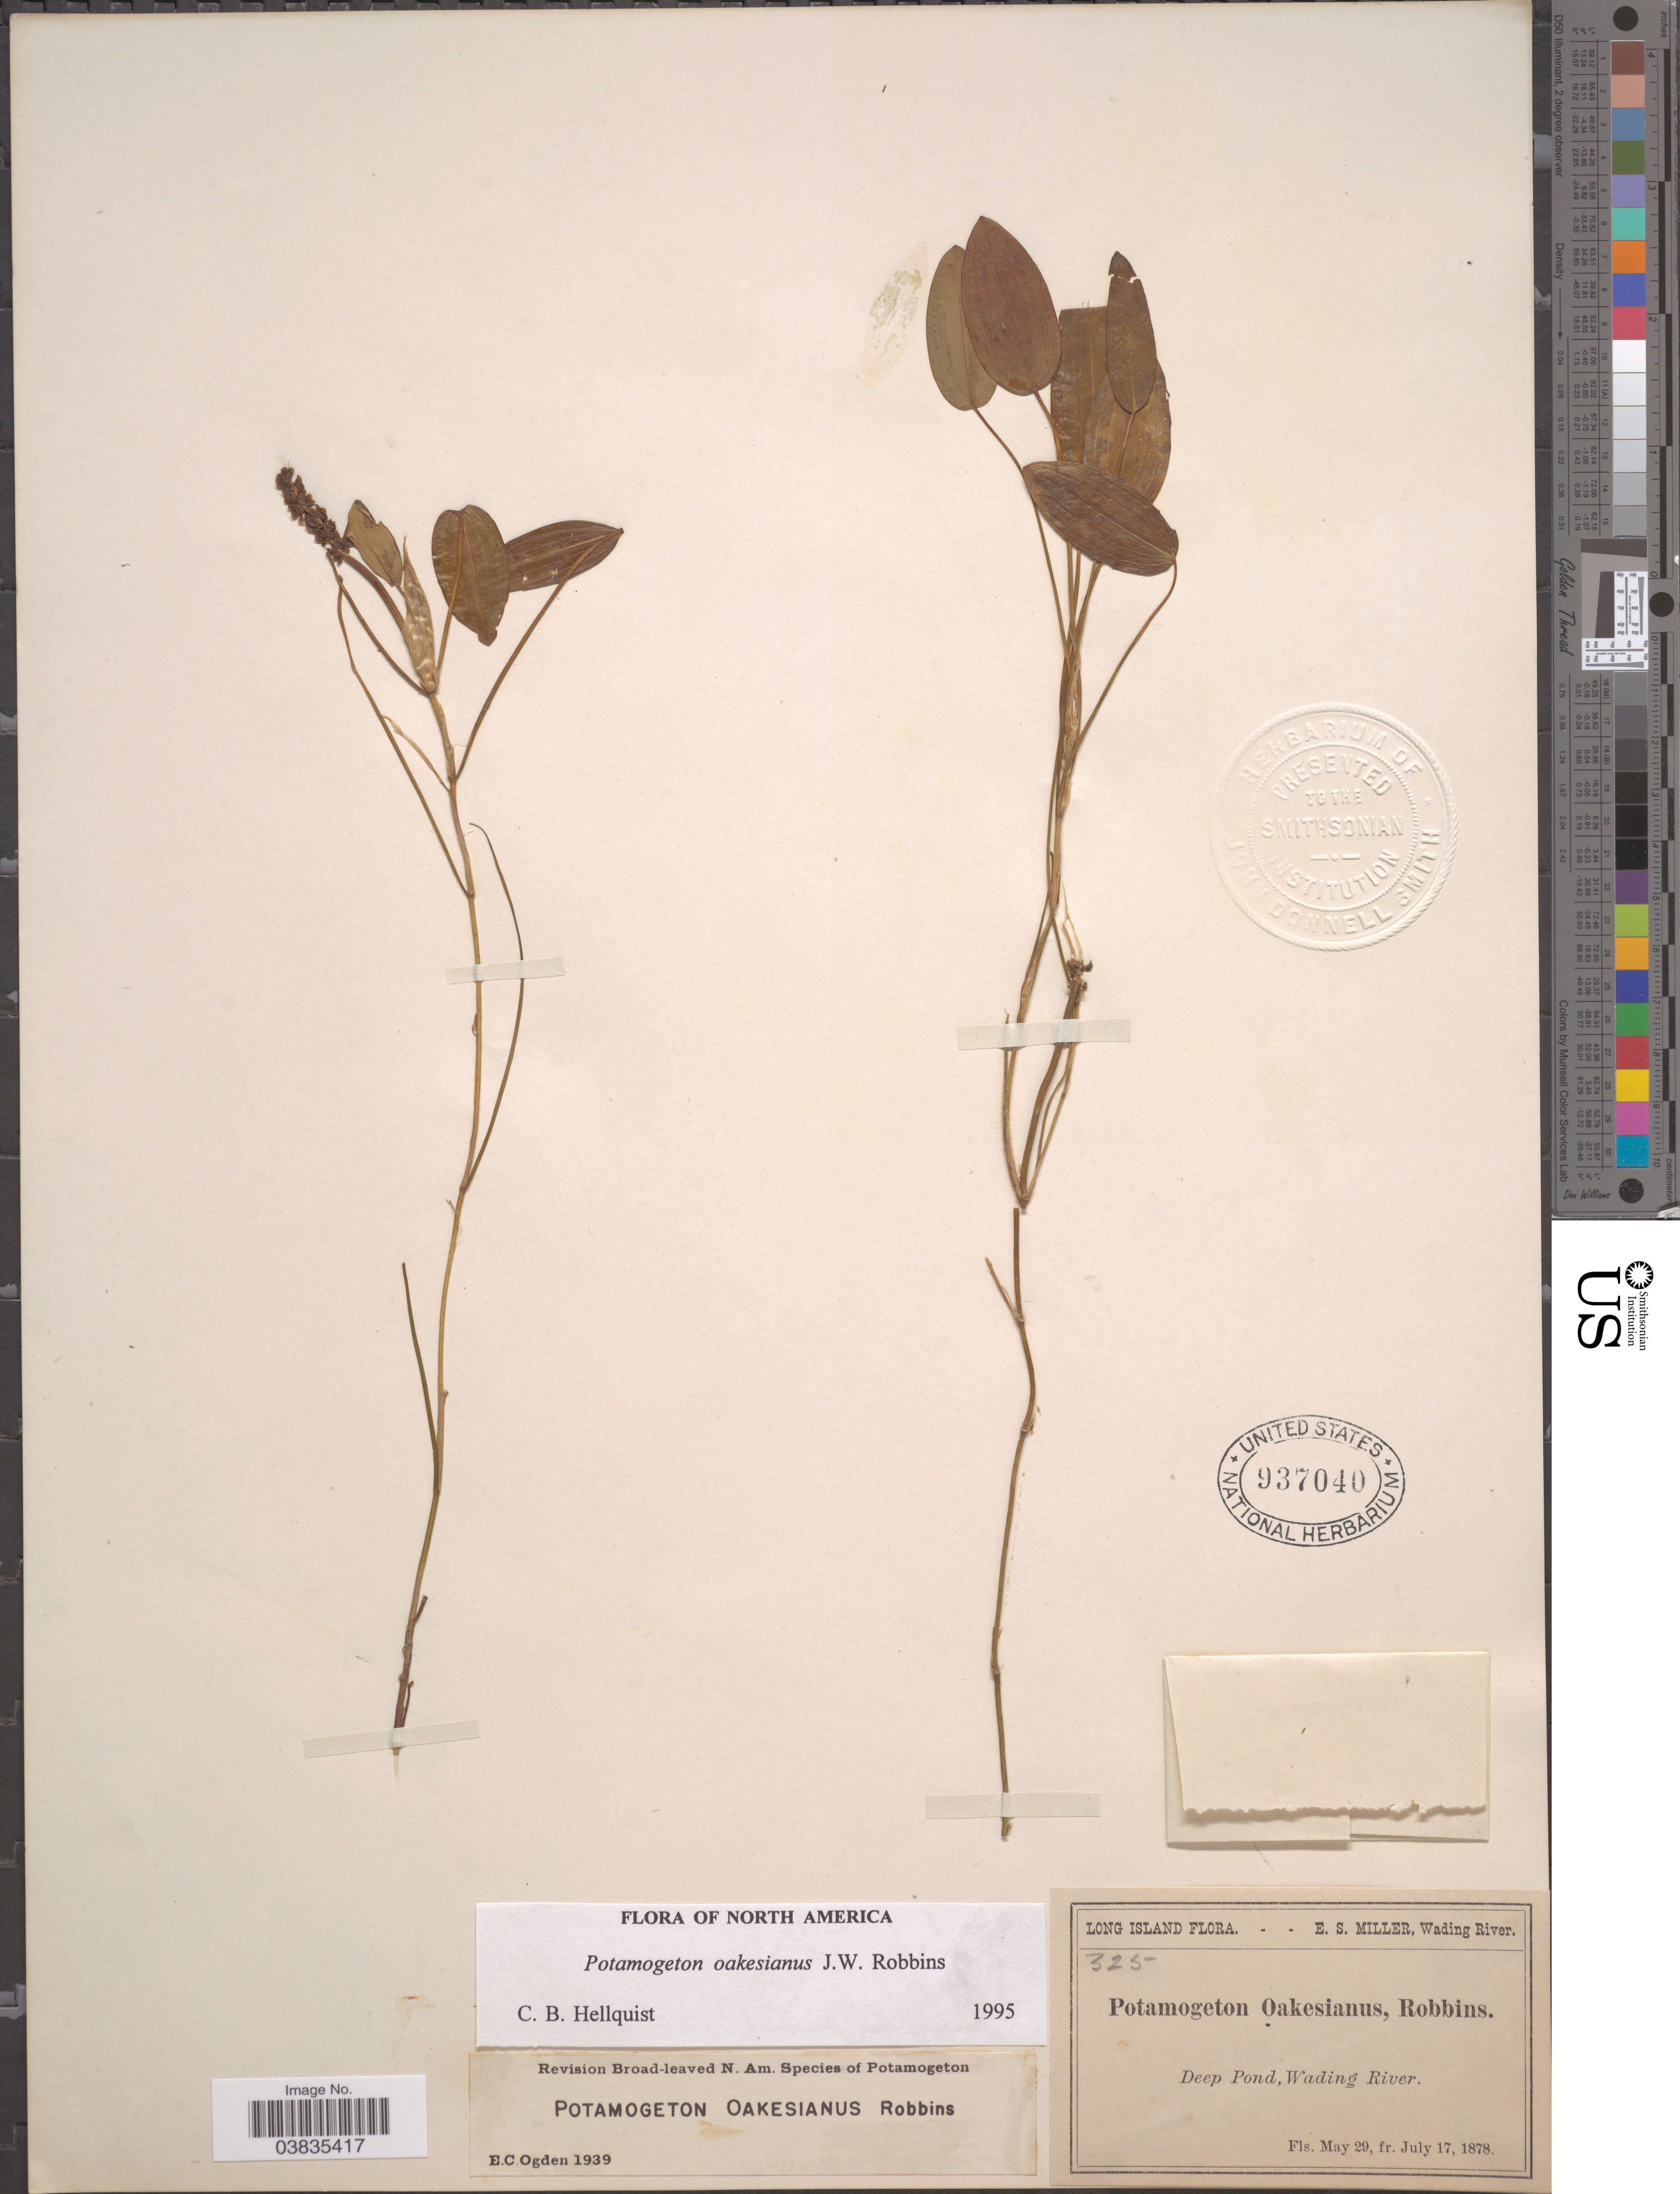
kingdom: Plantae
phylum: Tracheophyta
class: Liliopsida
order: Alismatales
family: Potamogetonaceae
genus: Potamogeton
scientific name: Potamogeton oakesianus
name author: J.W. Robbins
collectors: E. S. Miller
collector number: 325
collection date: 1878-05-29/1878-07-17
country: United States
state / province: New York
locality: Long Island. Wading River.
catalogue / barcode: US 937040